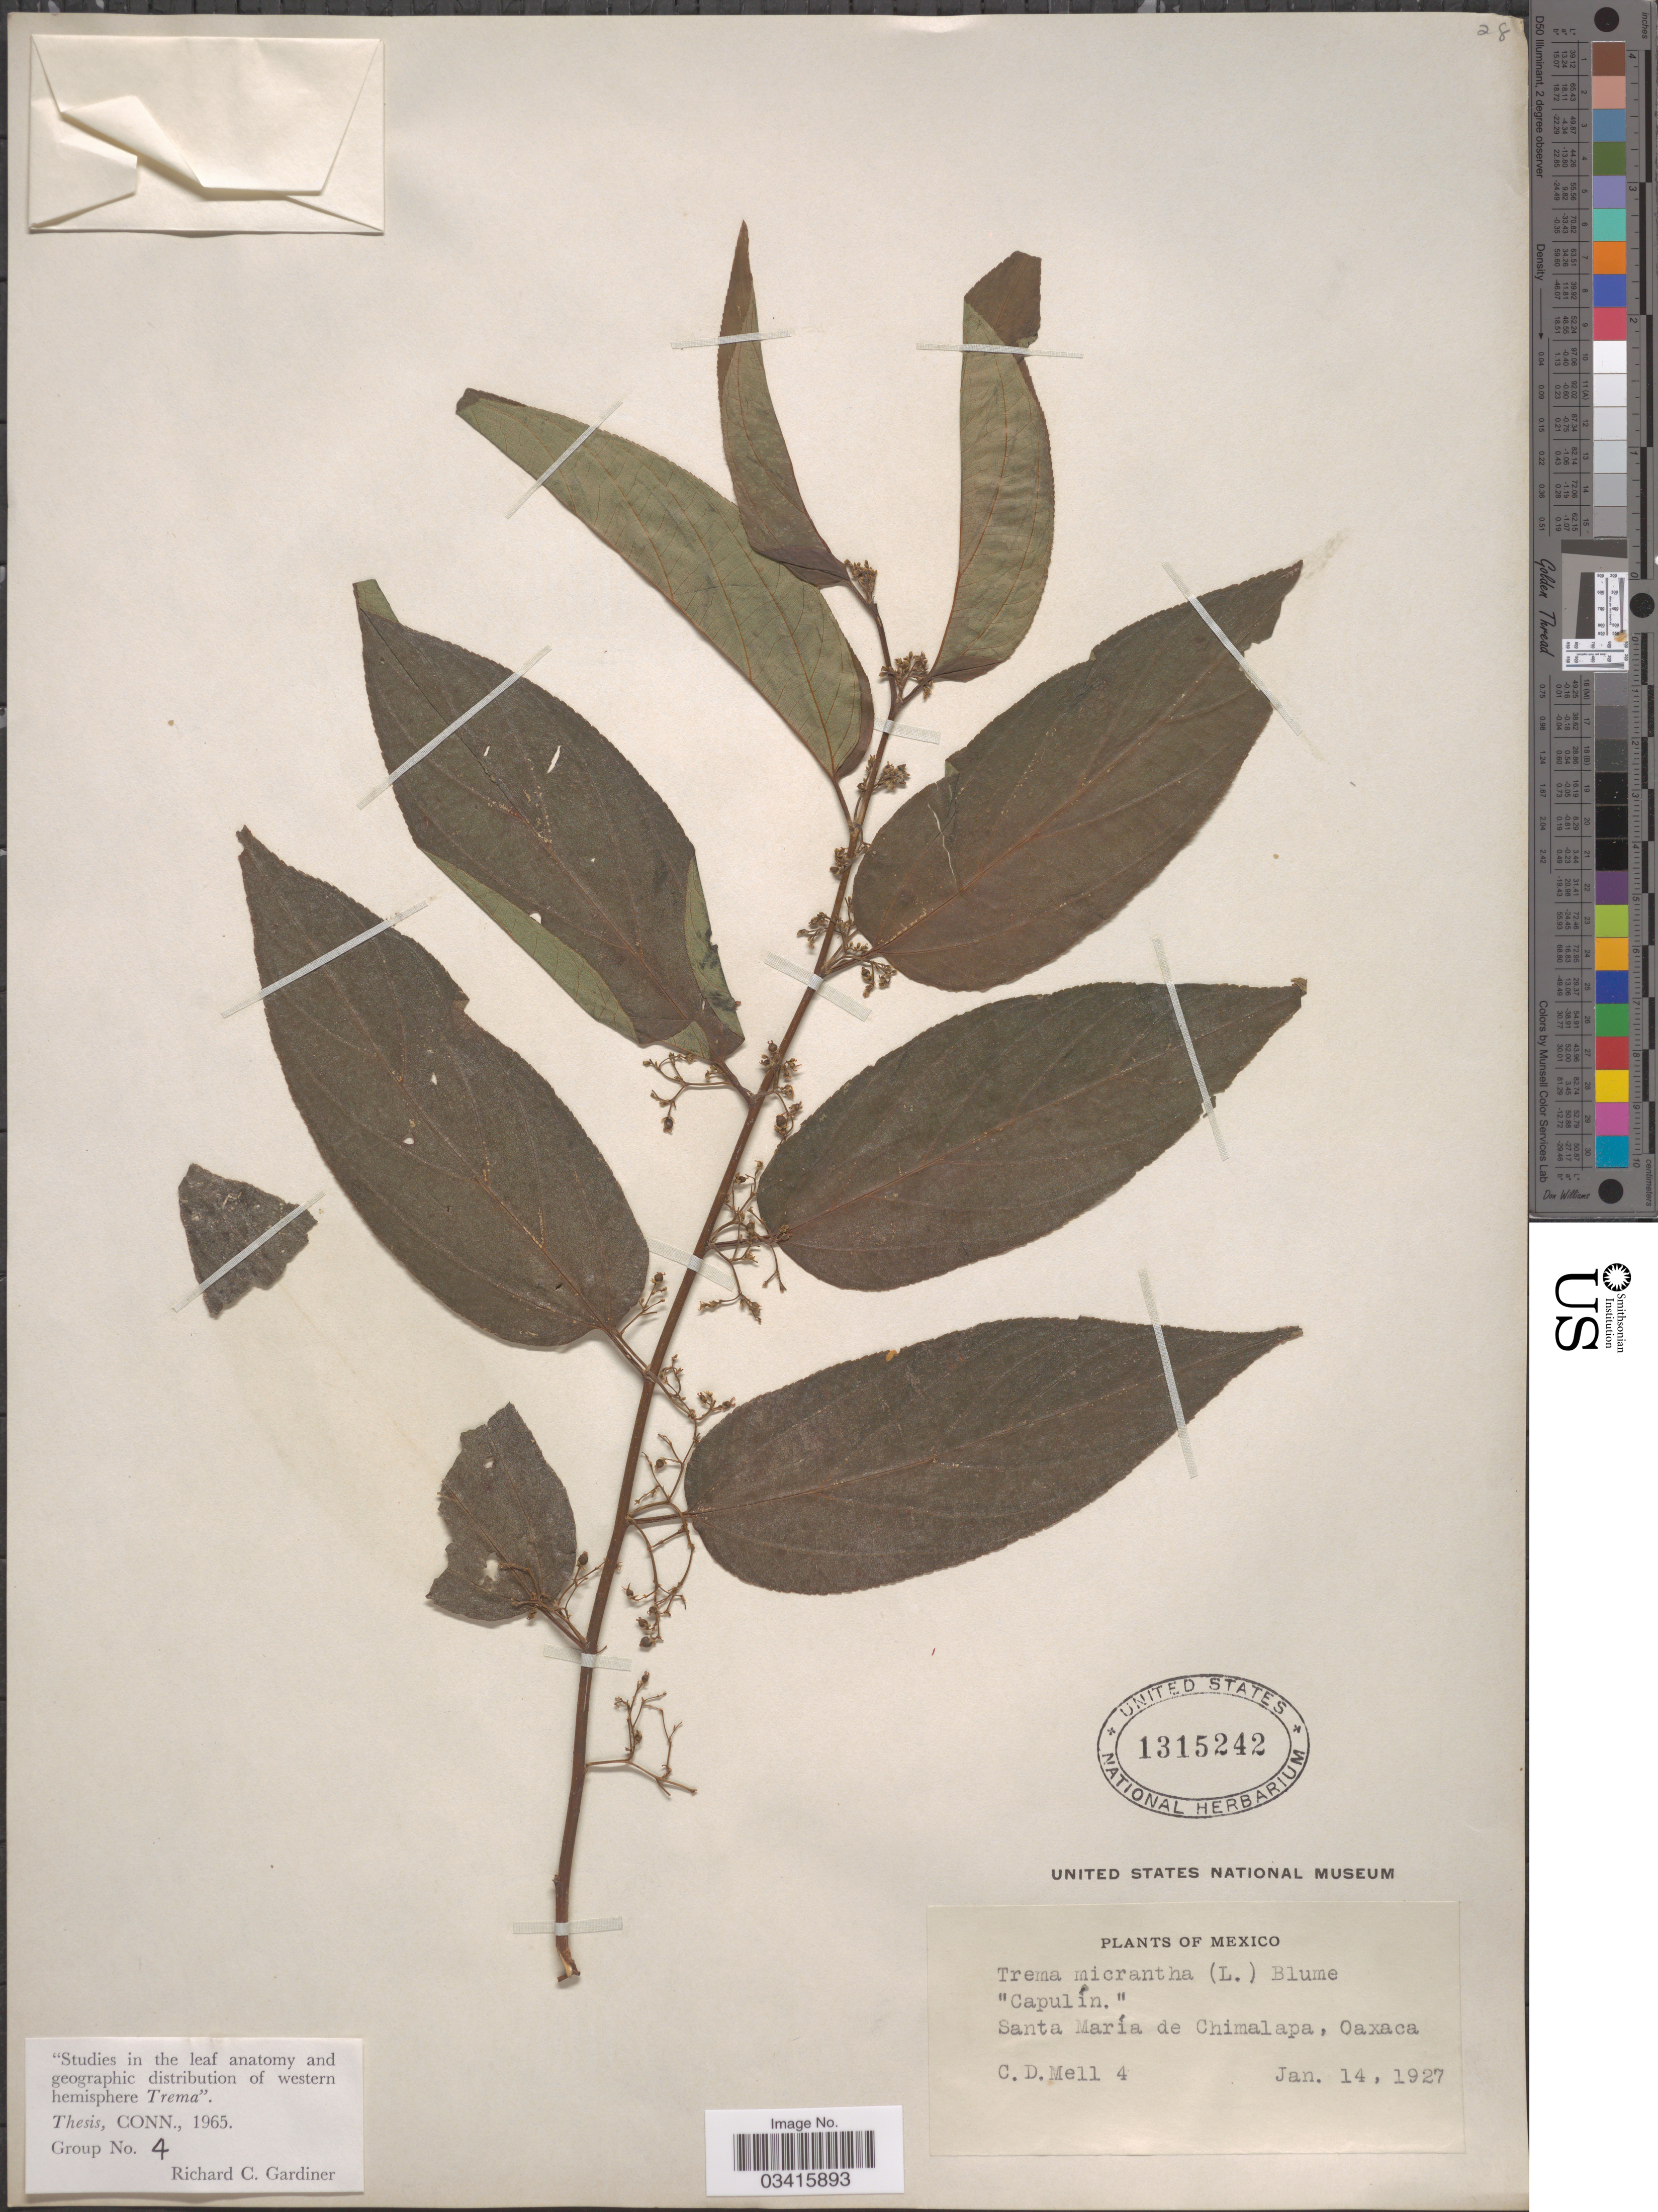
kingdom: Plantae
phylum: Tracheophyta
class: Magnoliopsida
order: Rosales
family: Cannabaceae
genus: Trema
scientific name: Trema micranthum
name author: (L.) Blume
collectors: C. D. Mell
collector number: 4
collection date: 1927-01-14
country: Mexico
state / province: Oaxaca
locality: Santa María de Chimalapa.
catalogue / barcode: US 1315242